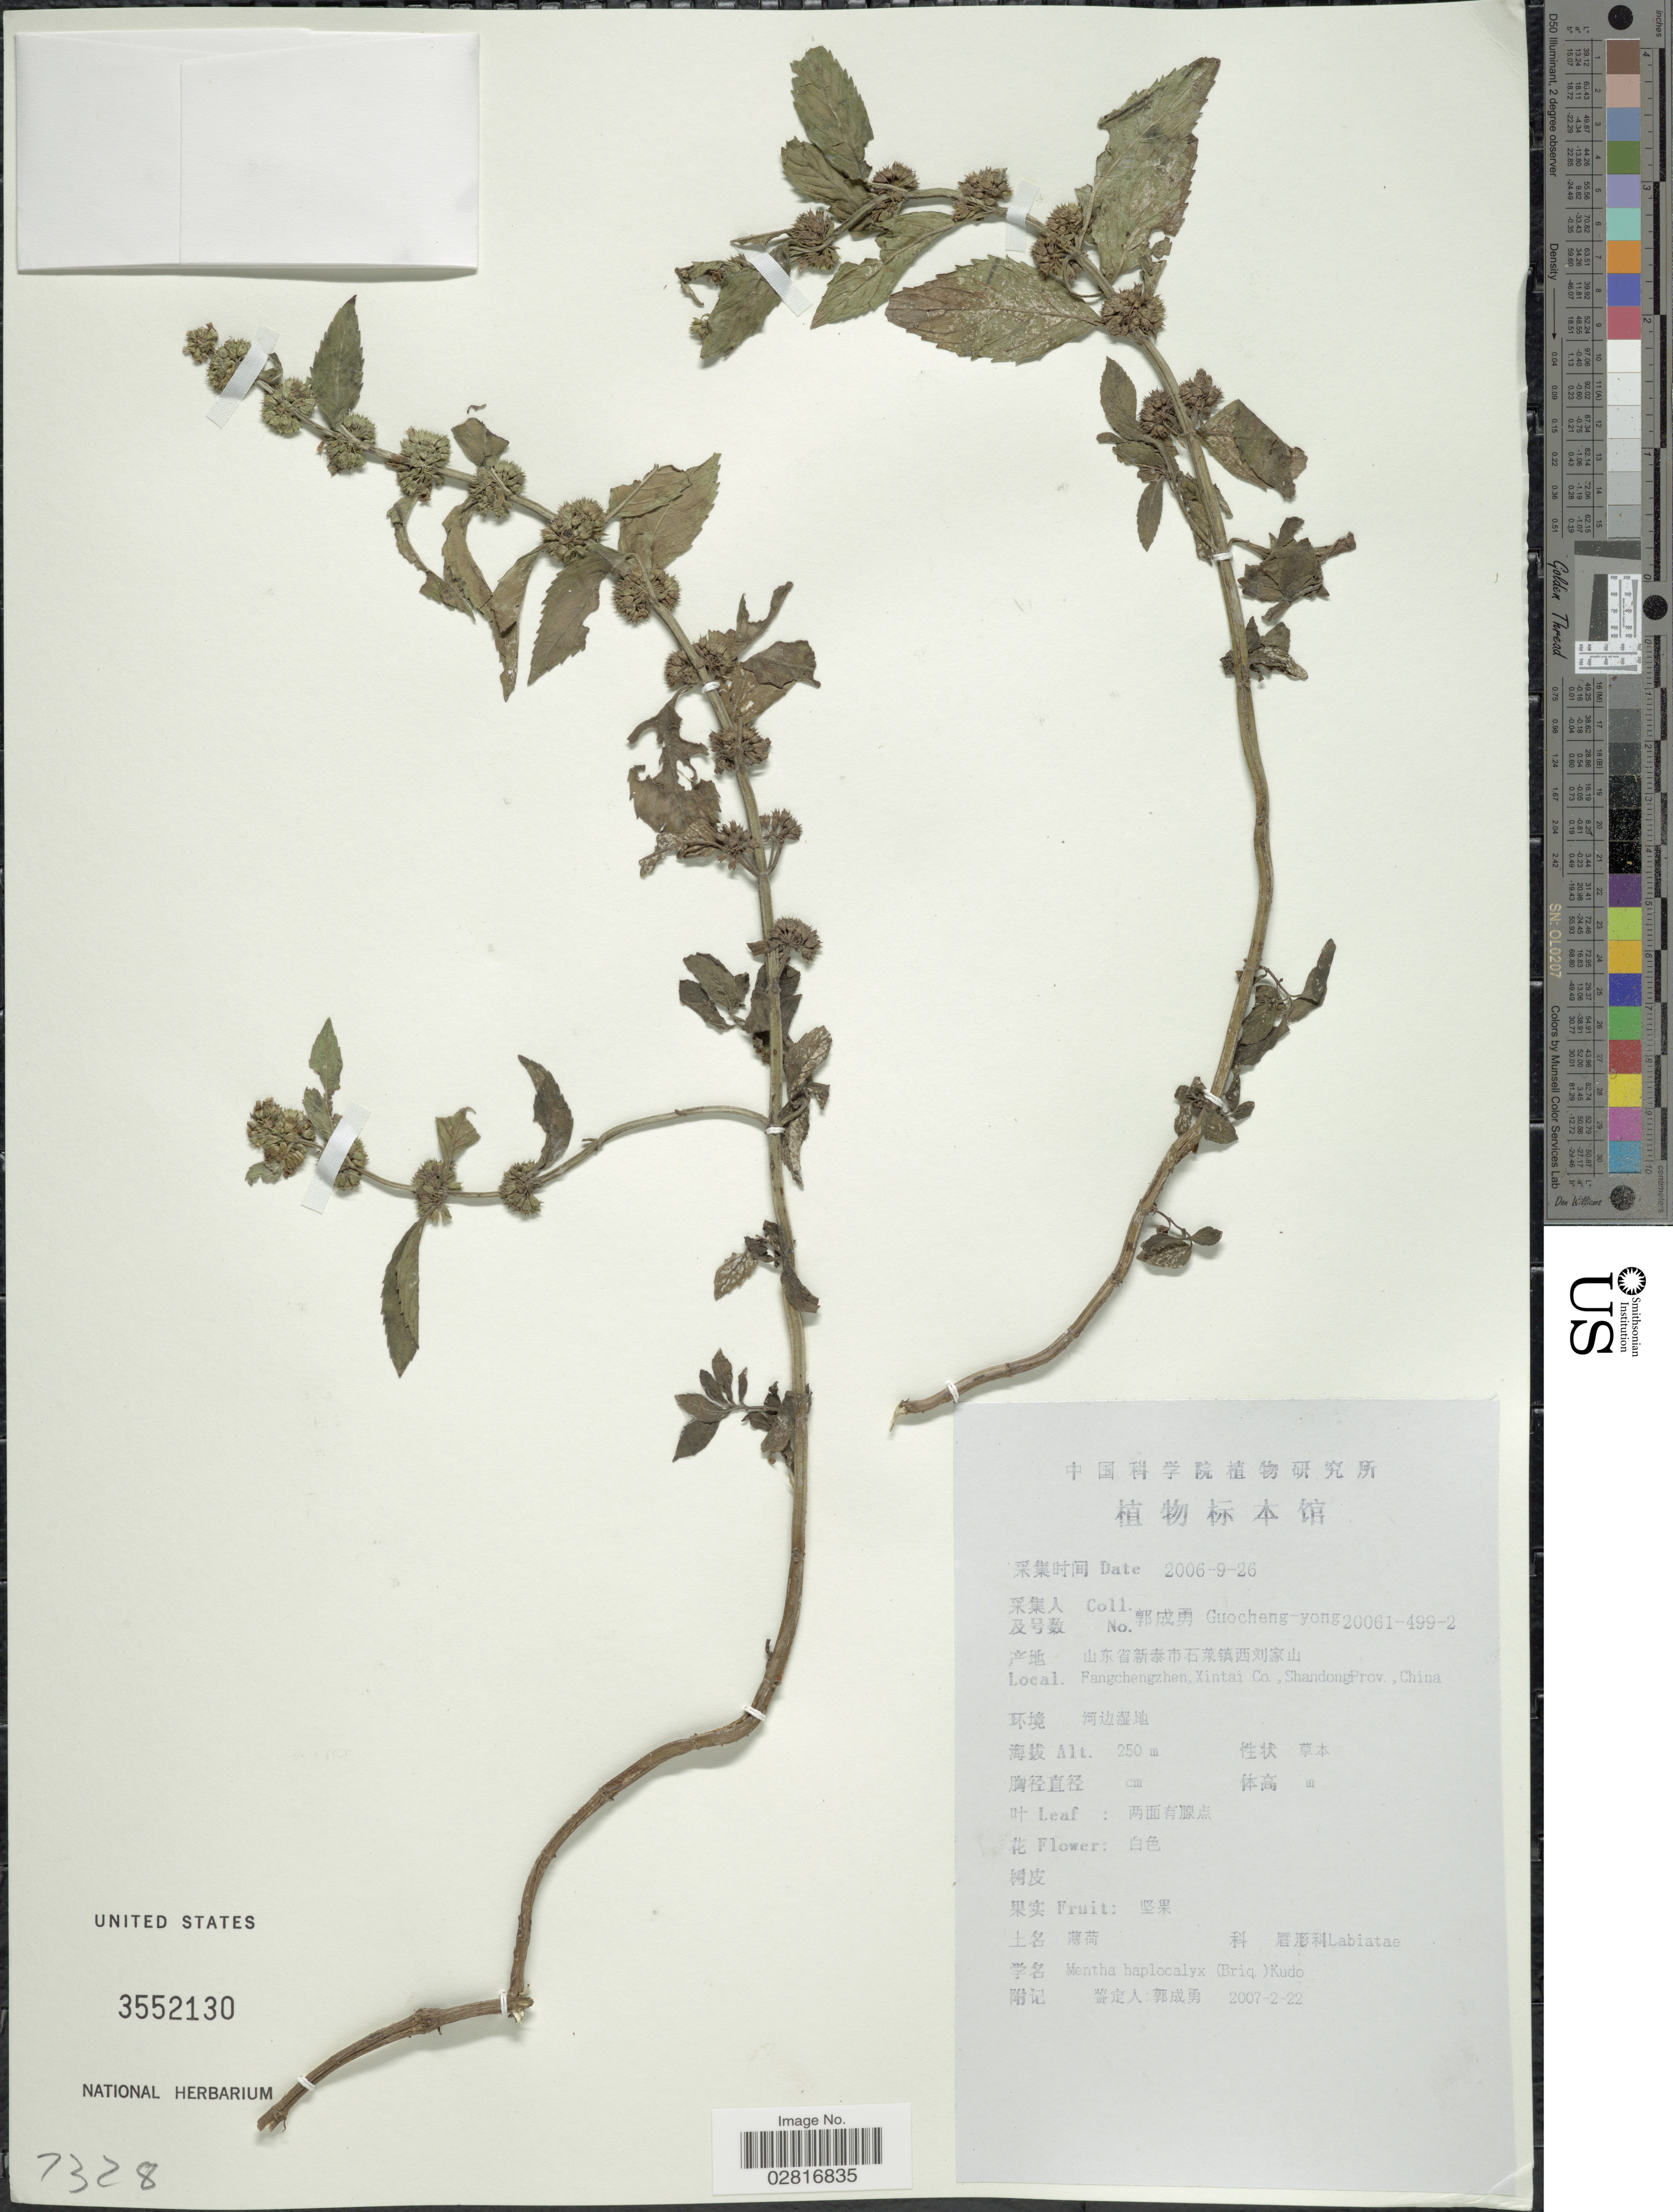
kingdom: Plantae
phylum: Tracheophyta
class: Magnoliopsida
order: Lamiales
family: Lamiaceae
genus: Mentha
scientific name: Mentha haplocalyx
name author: Briq.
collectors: Guo cheng-yong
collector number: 20061-499-2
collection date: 2006-09-26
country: China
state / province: Shandong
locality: Fangchengzhen, Xintai Co., Shandong Prov., China.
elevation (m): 250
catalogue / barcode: US 3552130